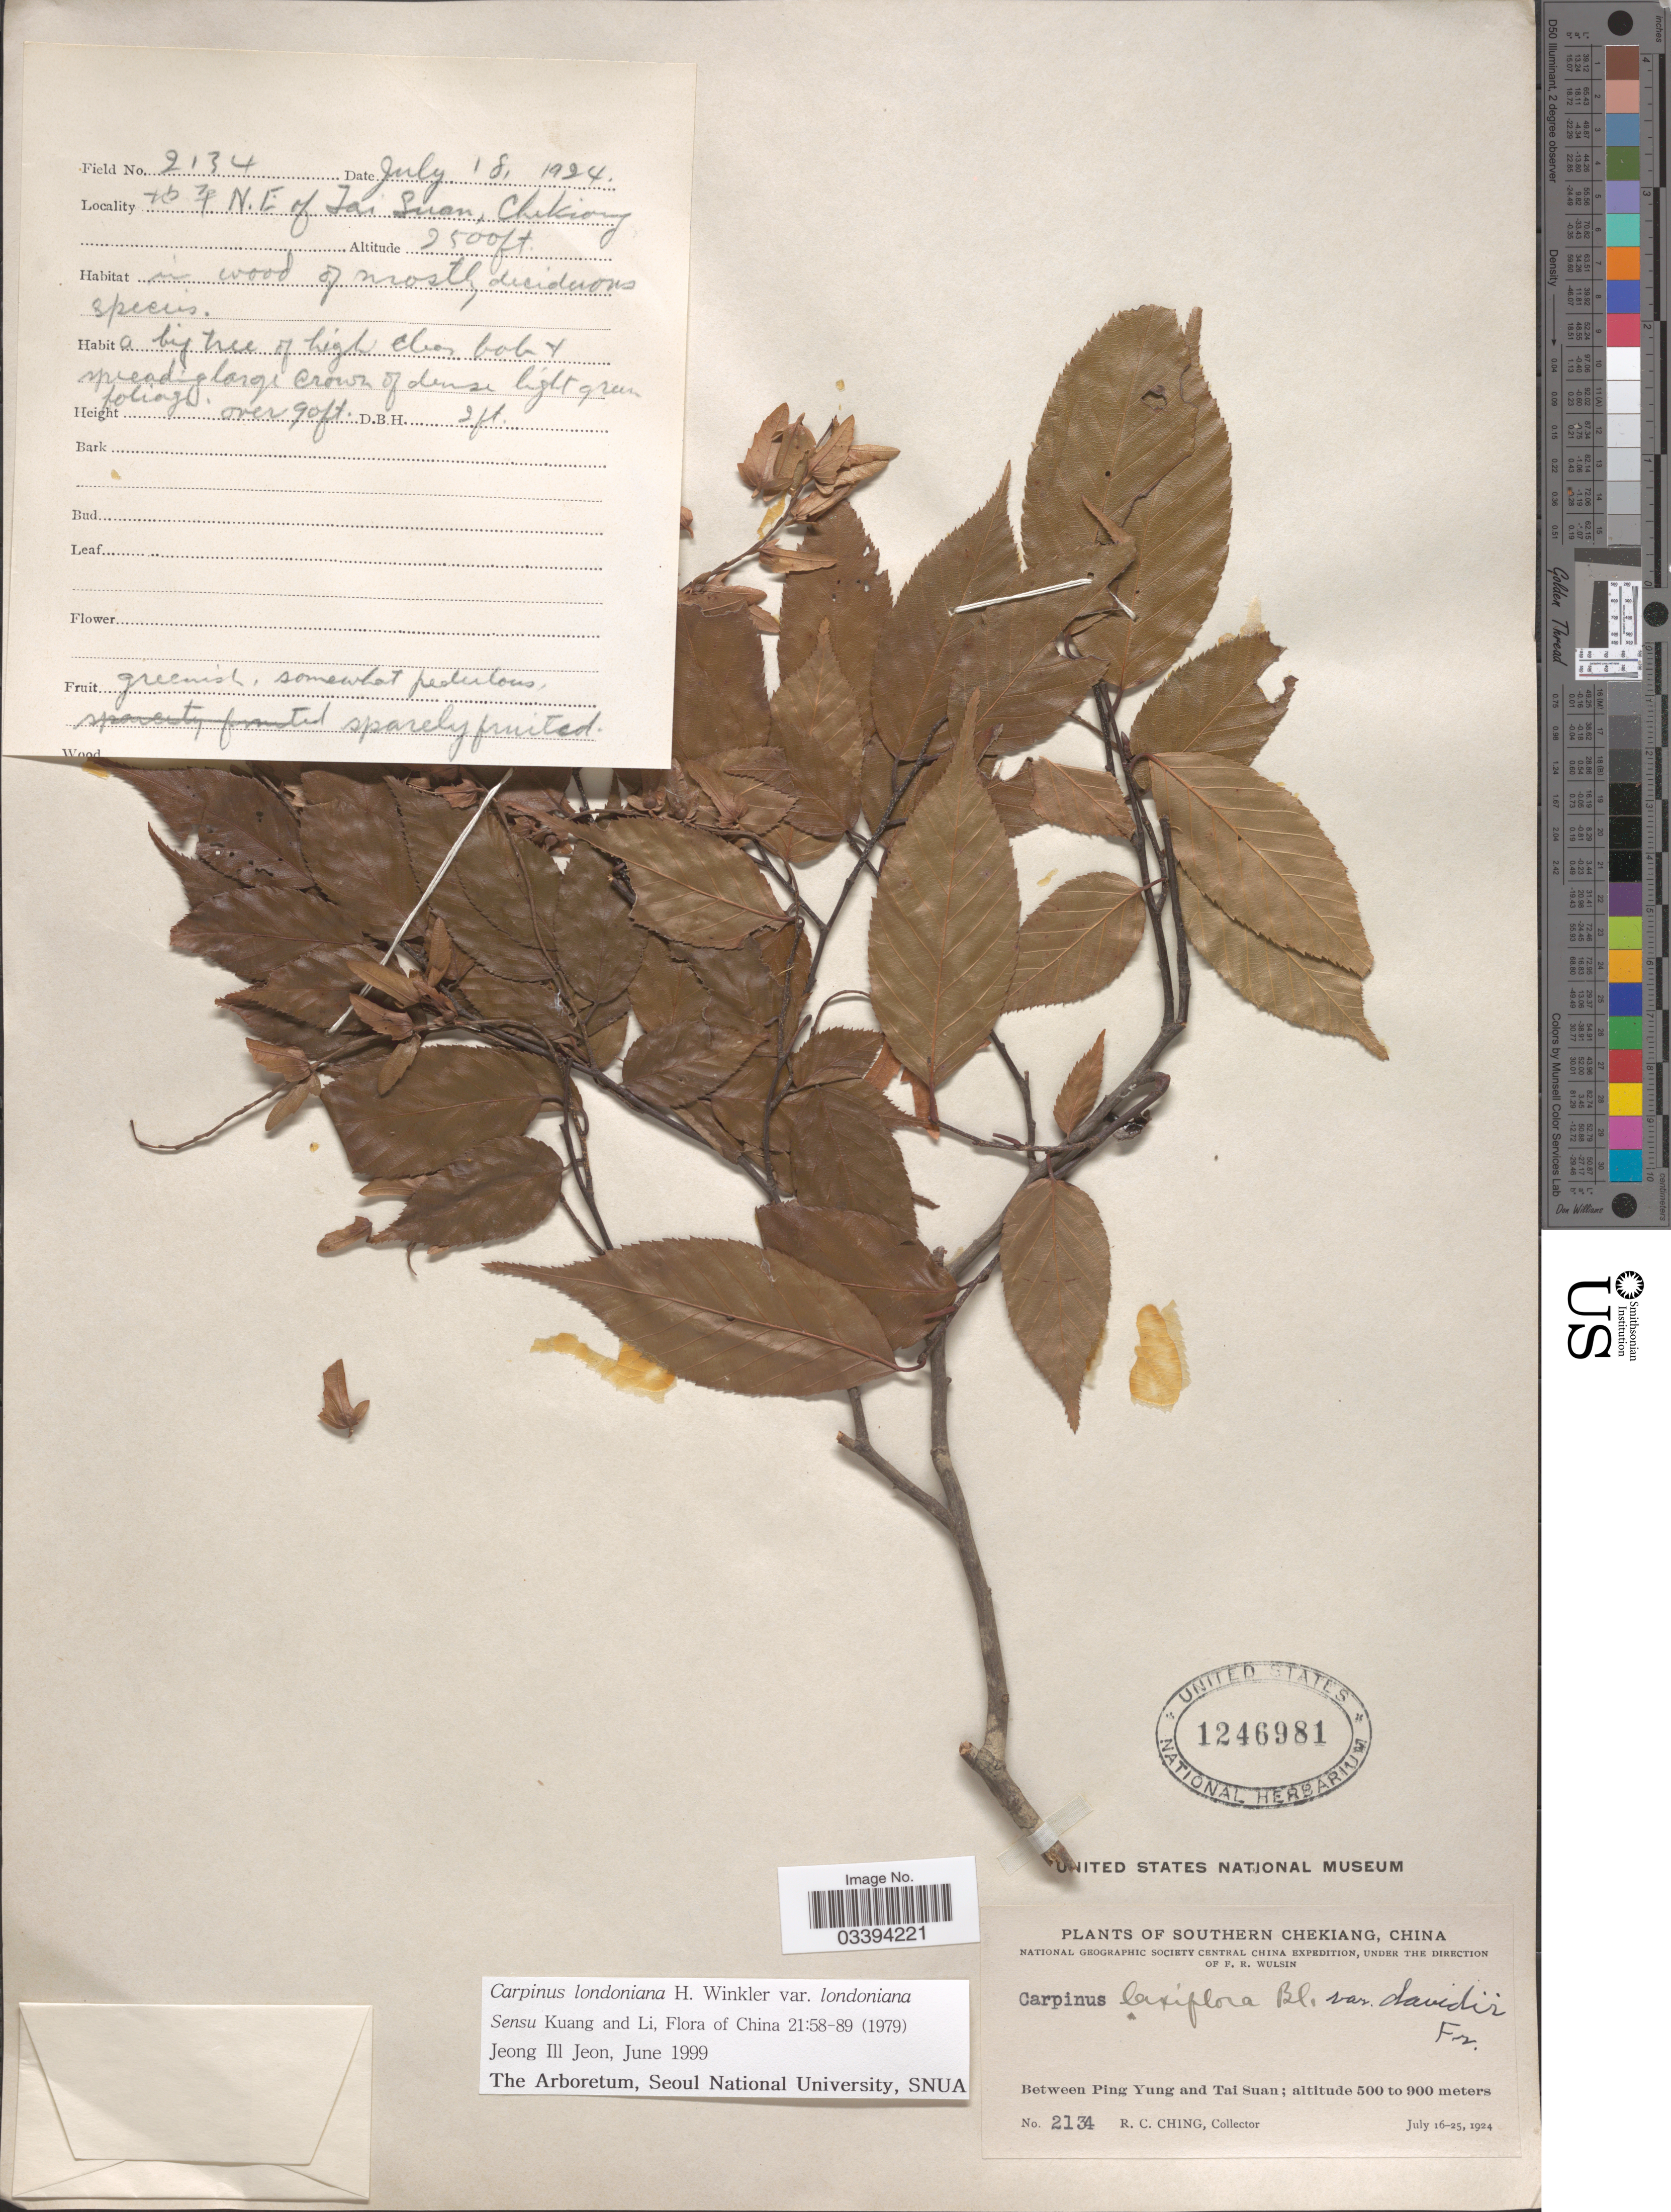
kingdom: Plantae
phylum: Tracheophyta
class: Magnoliopsida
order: Fagales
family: Betulaceae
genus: Carpinus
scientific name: Carpinus londoniana var. londoniana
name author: H.J.P. Winkl.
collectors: R. C. Ching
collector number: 2134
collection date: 1924-07-18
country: China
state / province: Zhejiang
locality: Southern Chekiang. Between Ping Yung and Tai Suan. N.E. of Tai Suan.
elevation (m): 762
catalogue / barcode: US 1246981